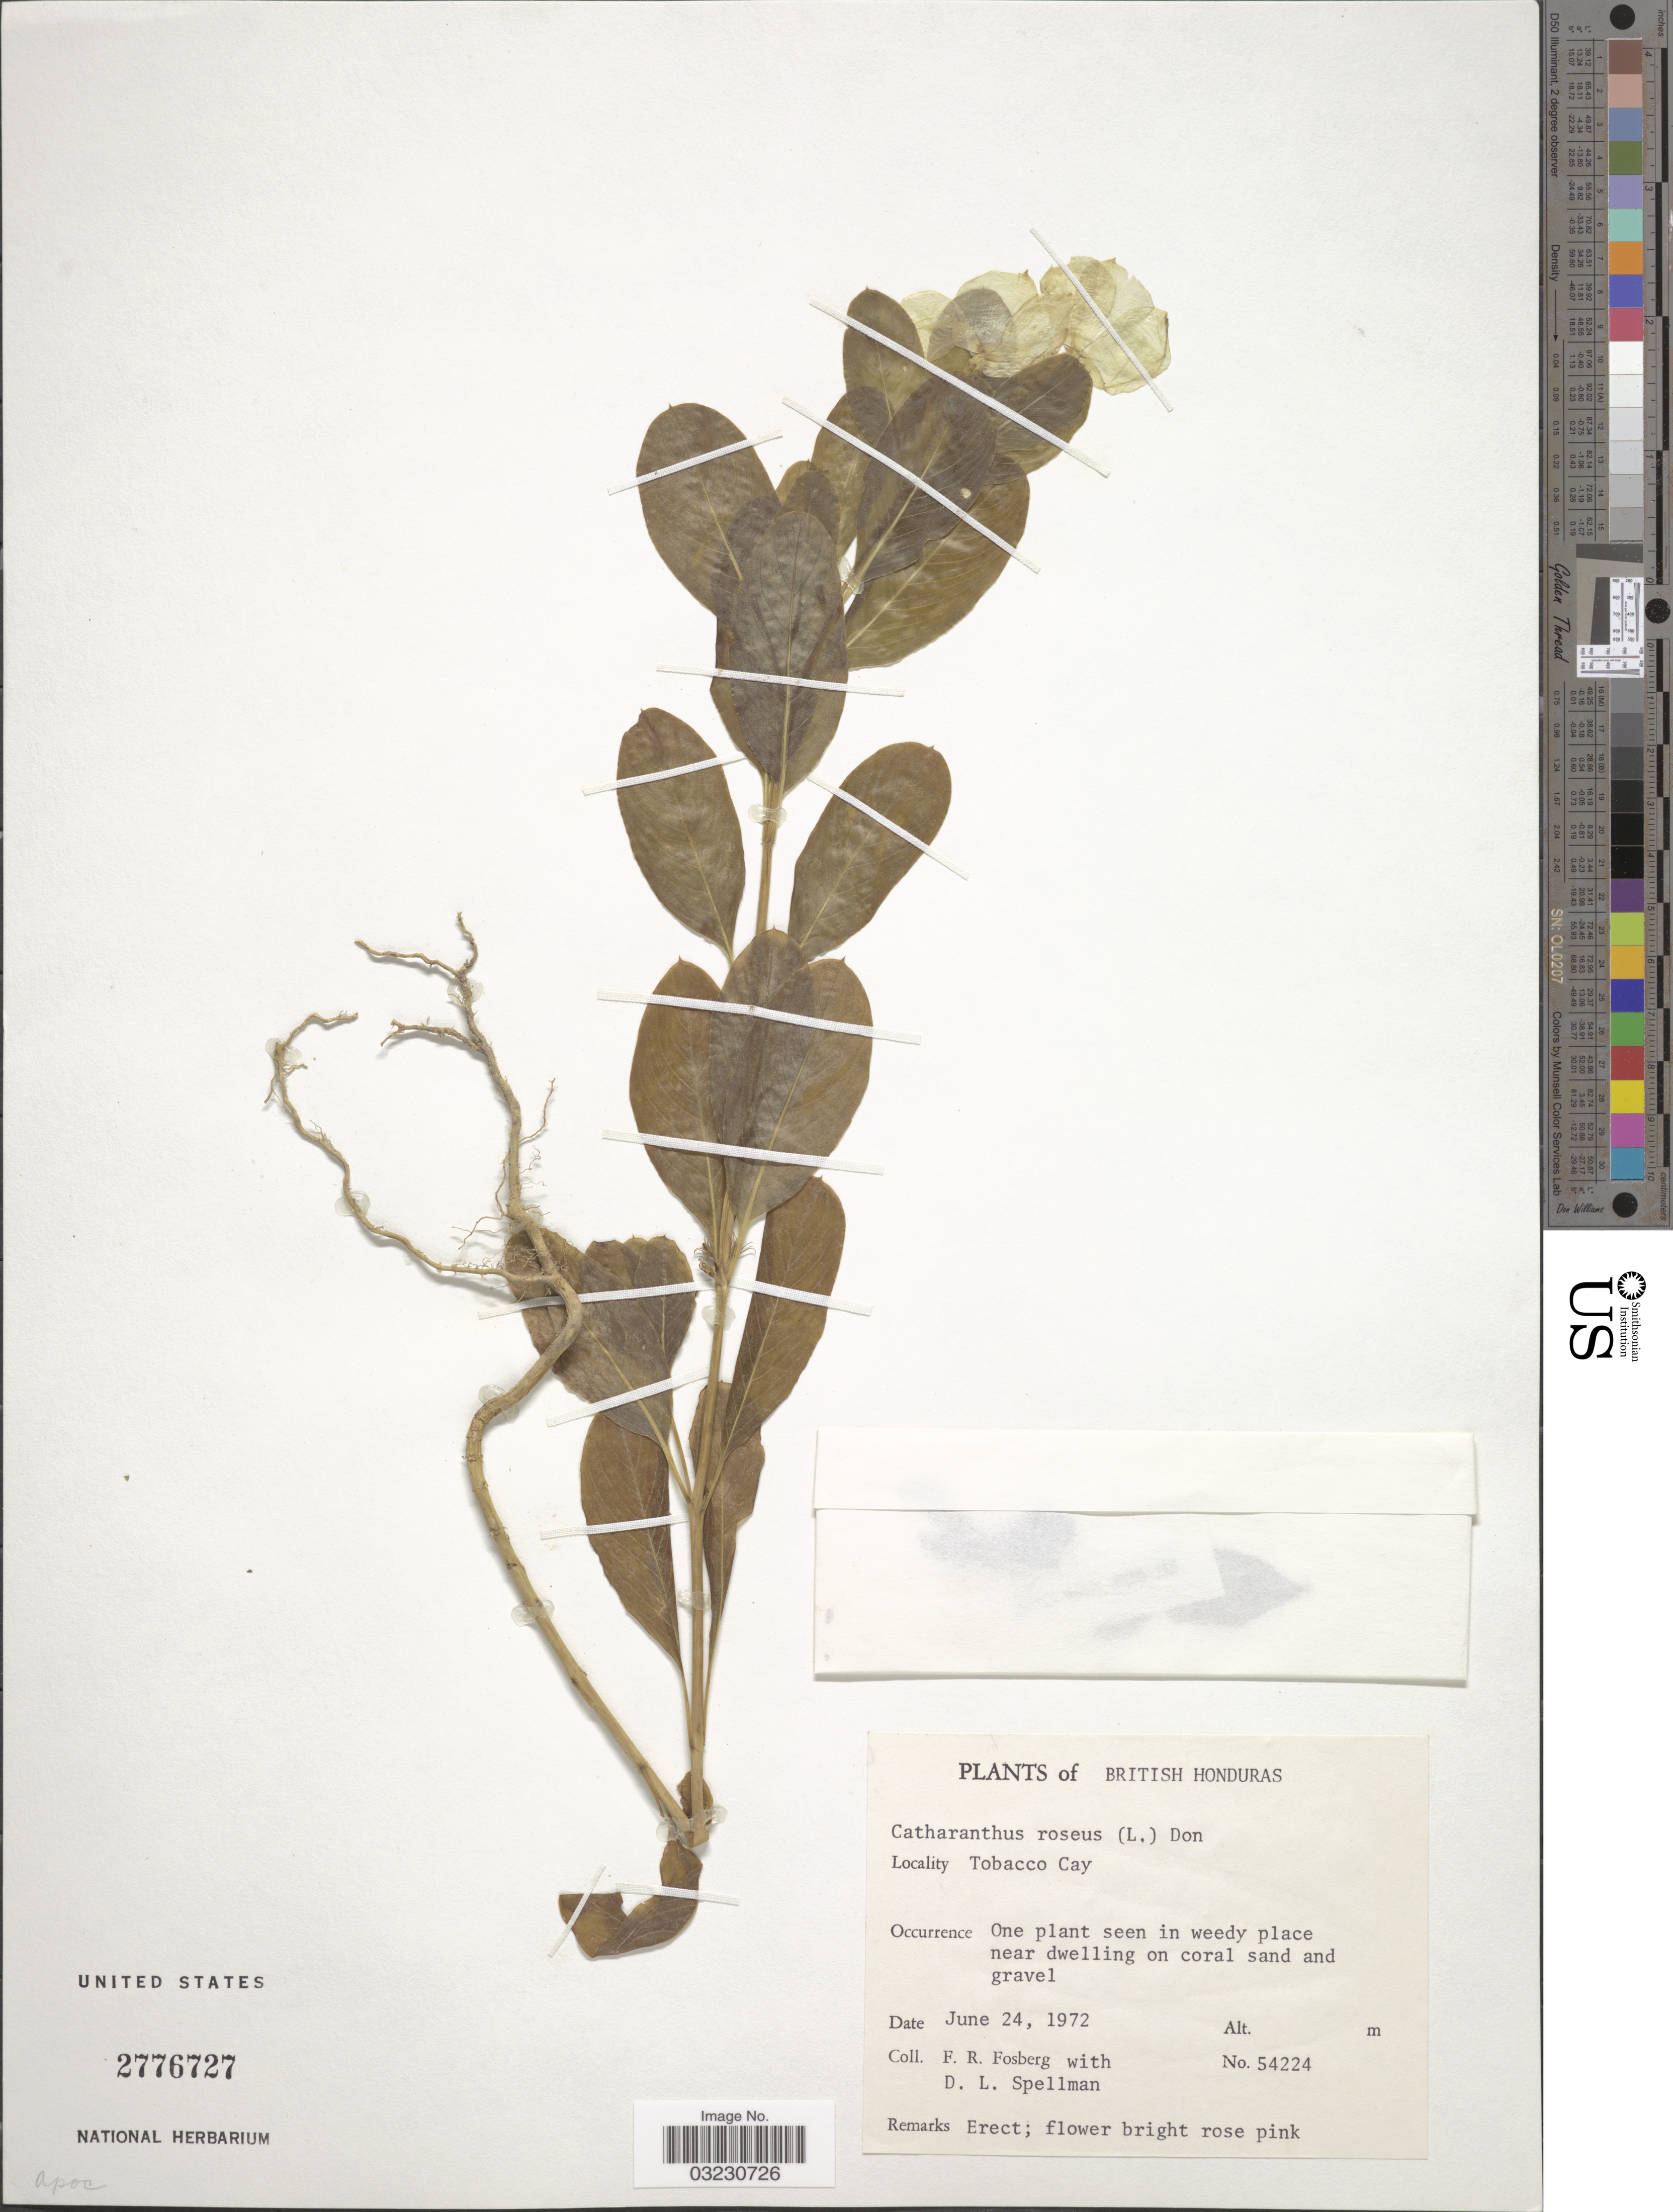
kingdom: Plantae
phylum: Tracheophyta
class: Magnoliopsida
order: Gentianales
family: Apocynaceae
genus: Catharanthus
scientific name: Catharanthus roseus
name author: (L.) G. Don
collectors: F. R. Fosberg & D. L. Spellman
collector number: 54224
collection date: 1972-06-24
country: Belize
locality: British Honduras, Tobacco Cay.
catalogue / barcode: US 2776727